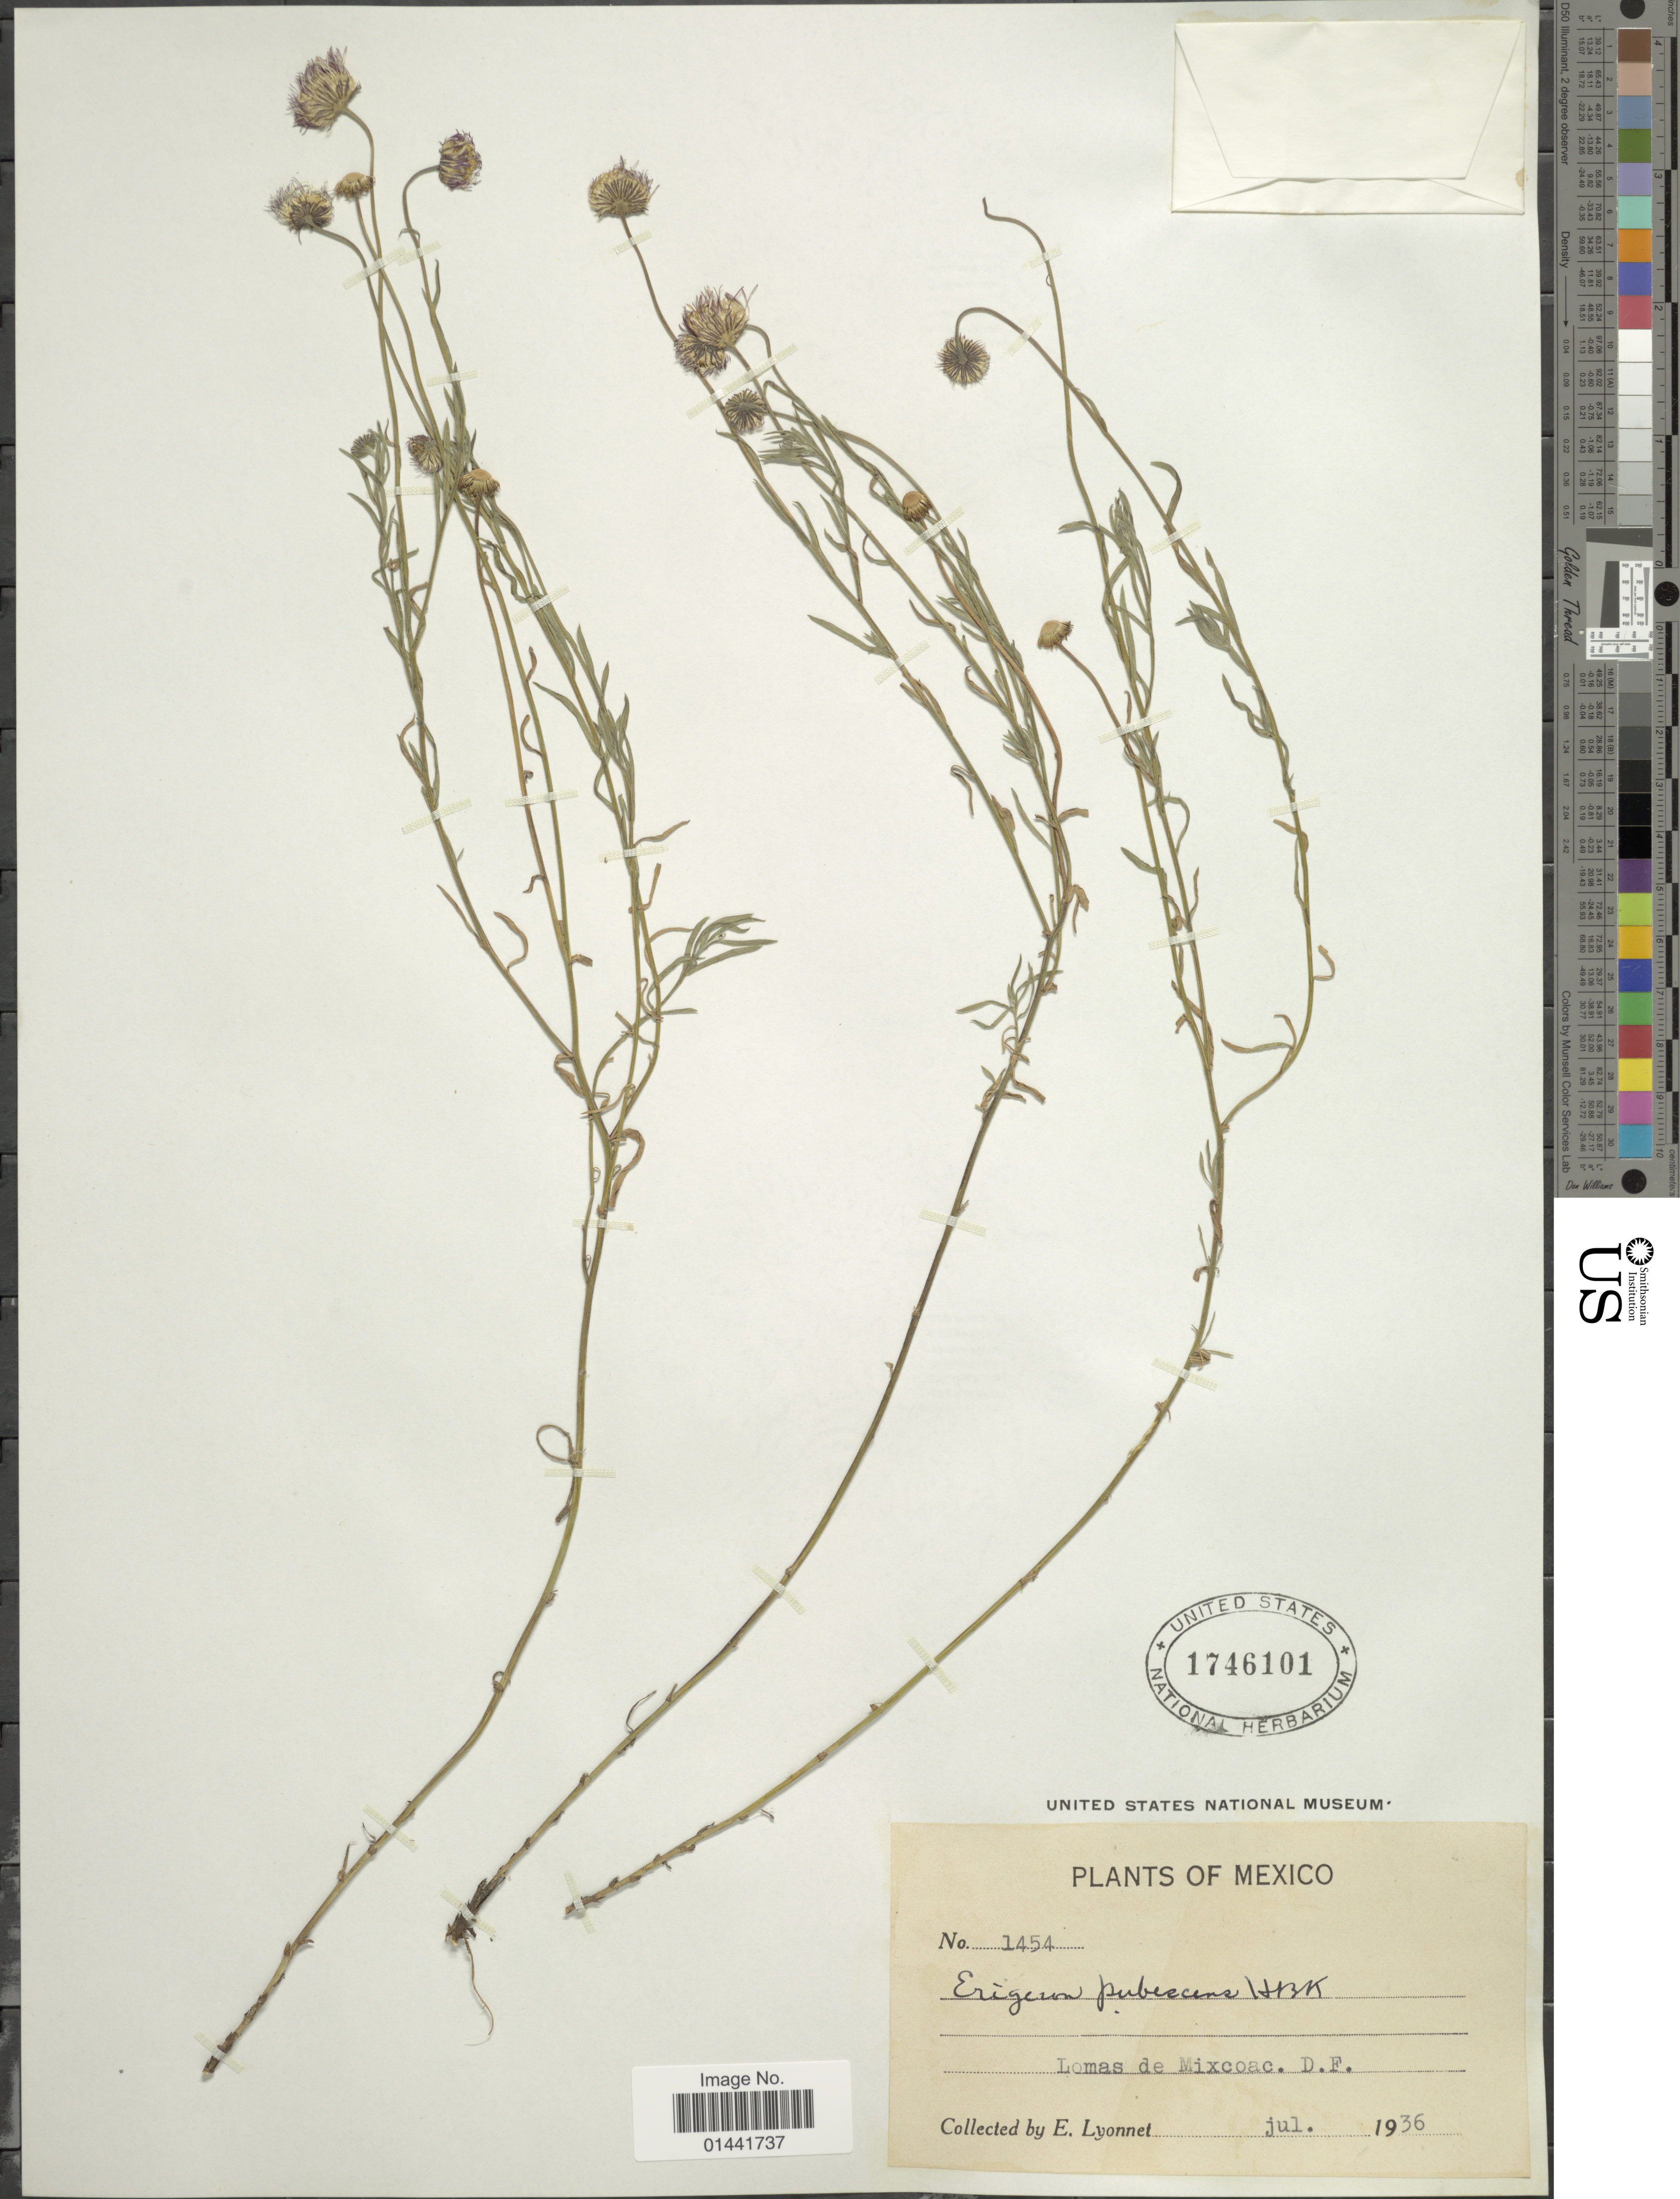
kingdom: Plantae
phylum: Tracheophyta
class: Magnoliopsida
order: Asterales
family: Asteraceae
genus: Erigeron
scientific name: Erigeron pubescens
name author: Kunth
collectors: E. Lyonnet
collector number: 1454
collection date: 1936-07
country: Mexico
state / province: Distrito Federal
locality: Lomas de Mixcoac.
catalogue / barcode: US 1746101